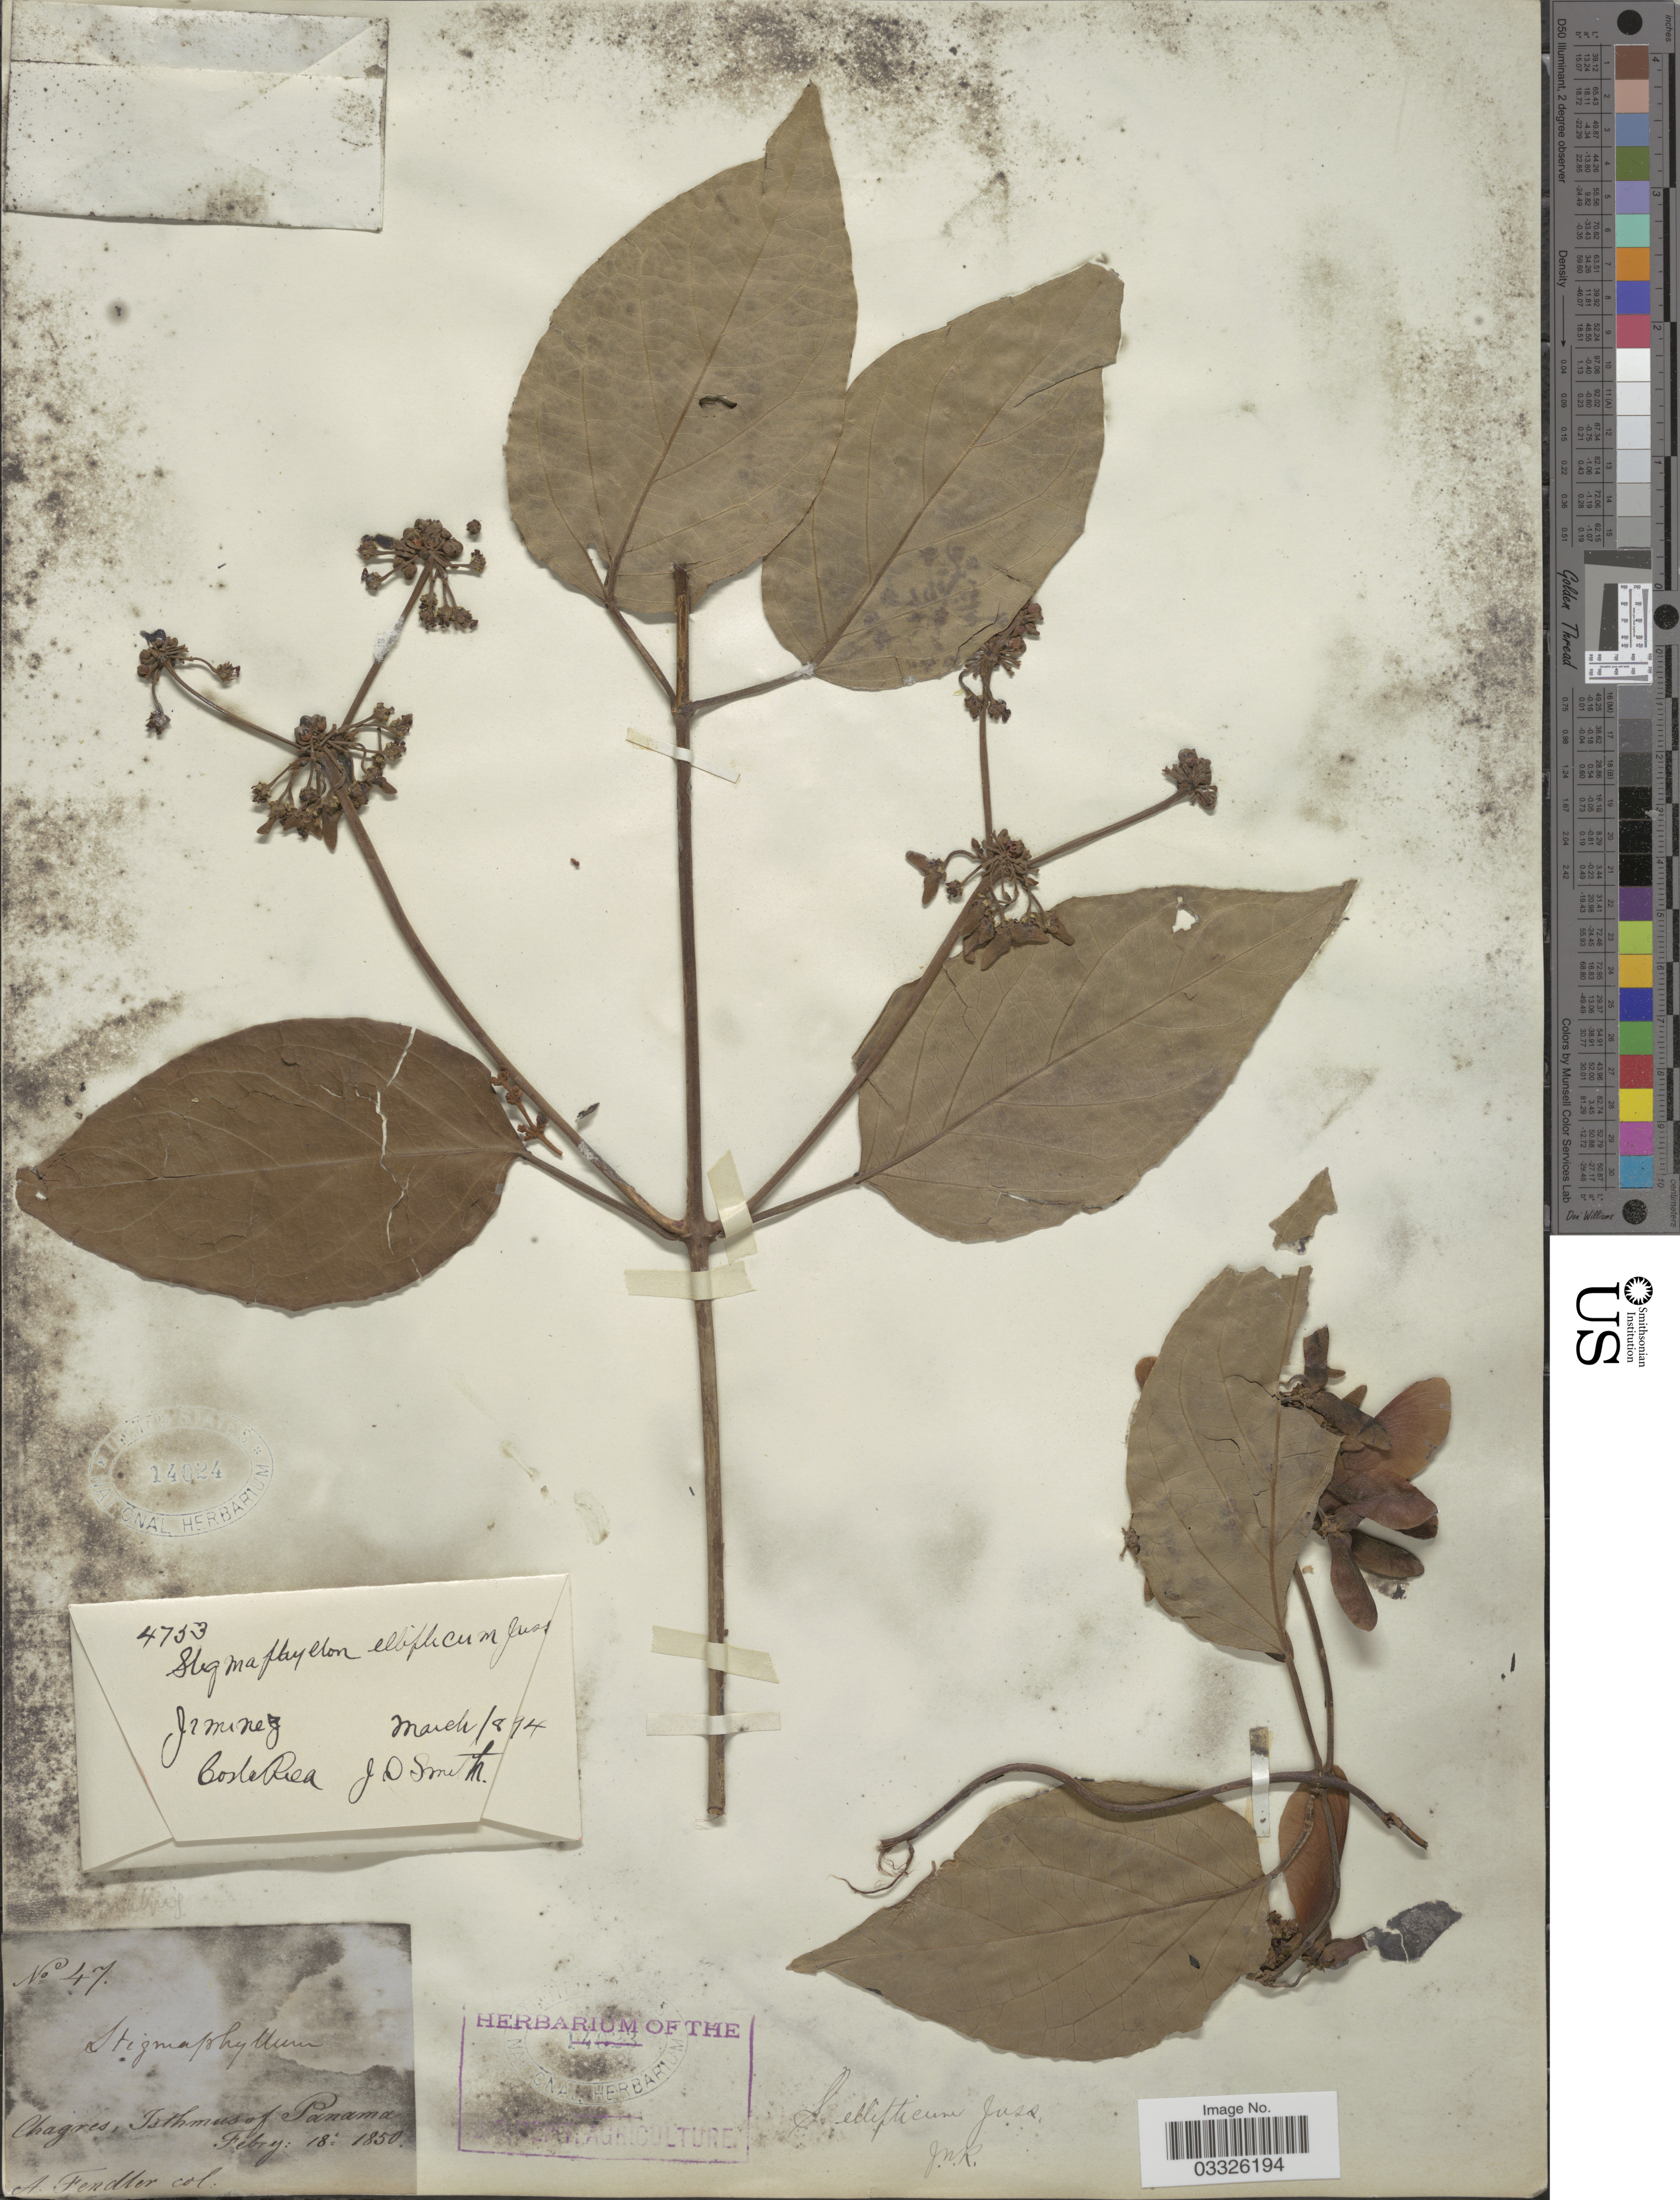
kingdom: Plantae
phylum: Tracheophyta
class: Magnoliopsida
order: Malpighiales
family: Malpighiaceae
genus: Stigmaphyllon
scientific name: Stigmaphyllon ellipticum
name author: (Kunth) A. Juss.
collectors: A. Fendler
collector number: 47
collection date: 1850-02-18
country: Panama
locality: Chagres, Isthmus of Panama.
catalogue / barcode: US 14023